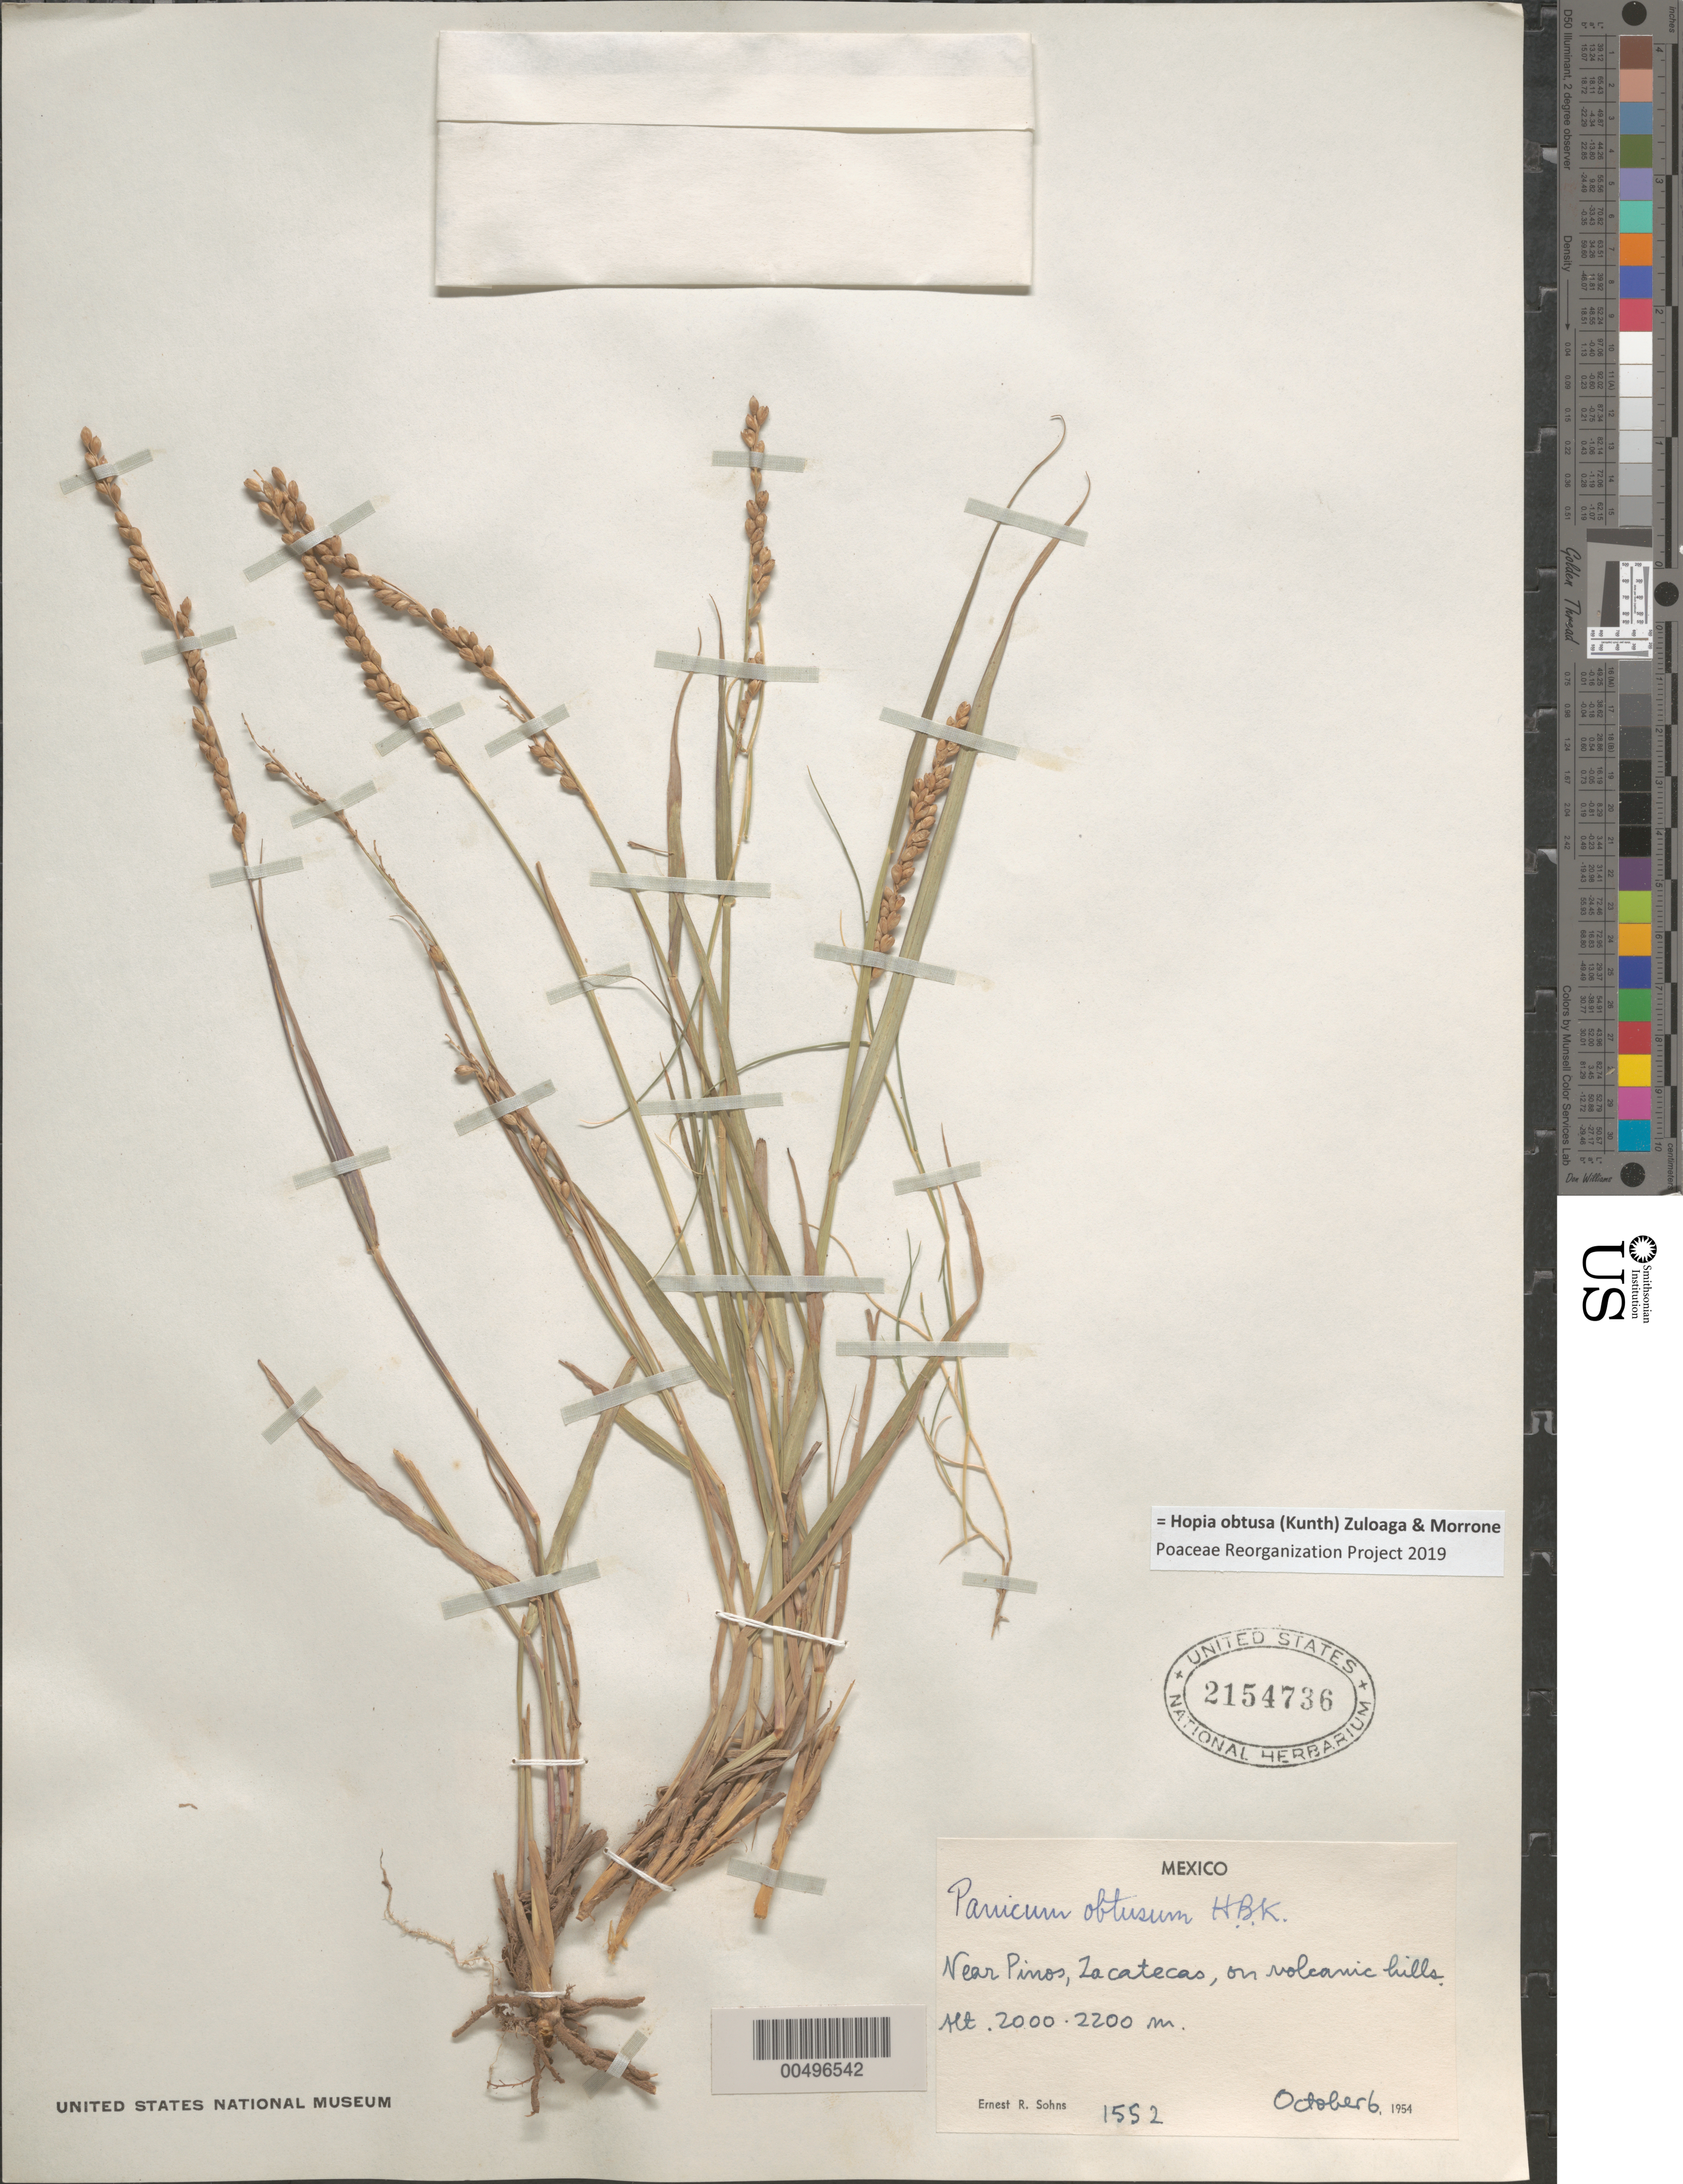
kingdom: Plantae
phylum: Tracheophyta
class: Liliopsida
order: Poales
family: Poaceae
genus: Panicum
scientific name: Panicum obtusum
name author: Kunth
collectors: E. R. Sohns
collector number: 1552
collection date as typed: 6 Oct 1954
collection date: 1954-10-06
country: Mexico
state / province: Zacatecas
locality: Near Pinos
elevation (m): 2000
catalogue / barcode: US 2154736